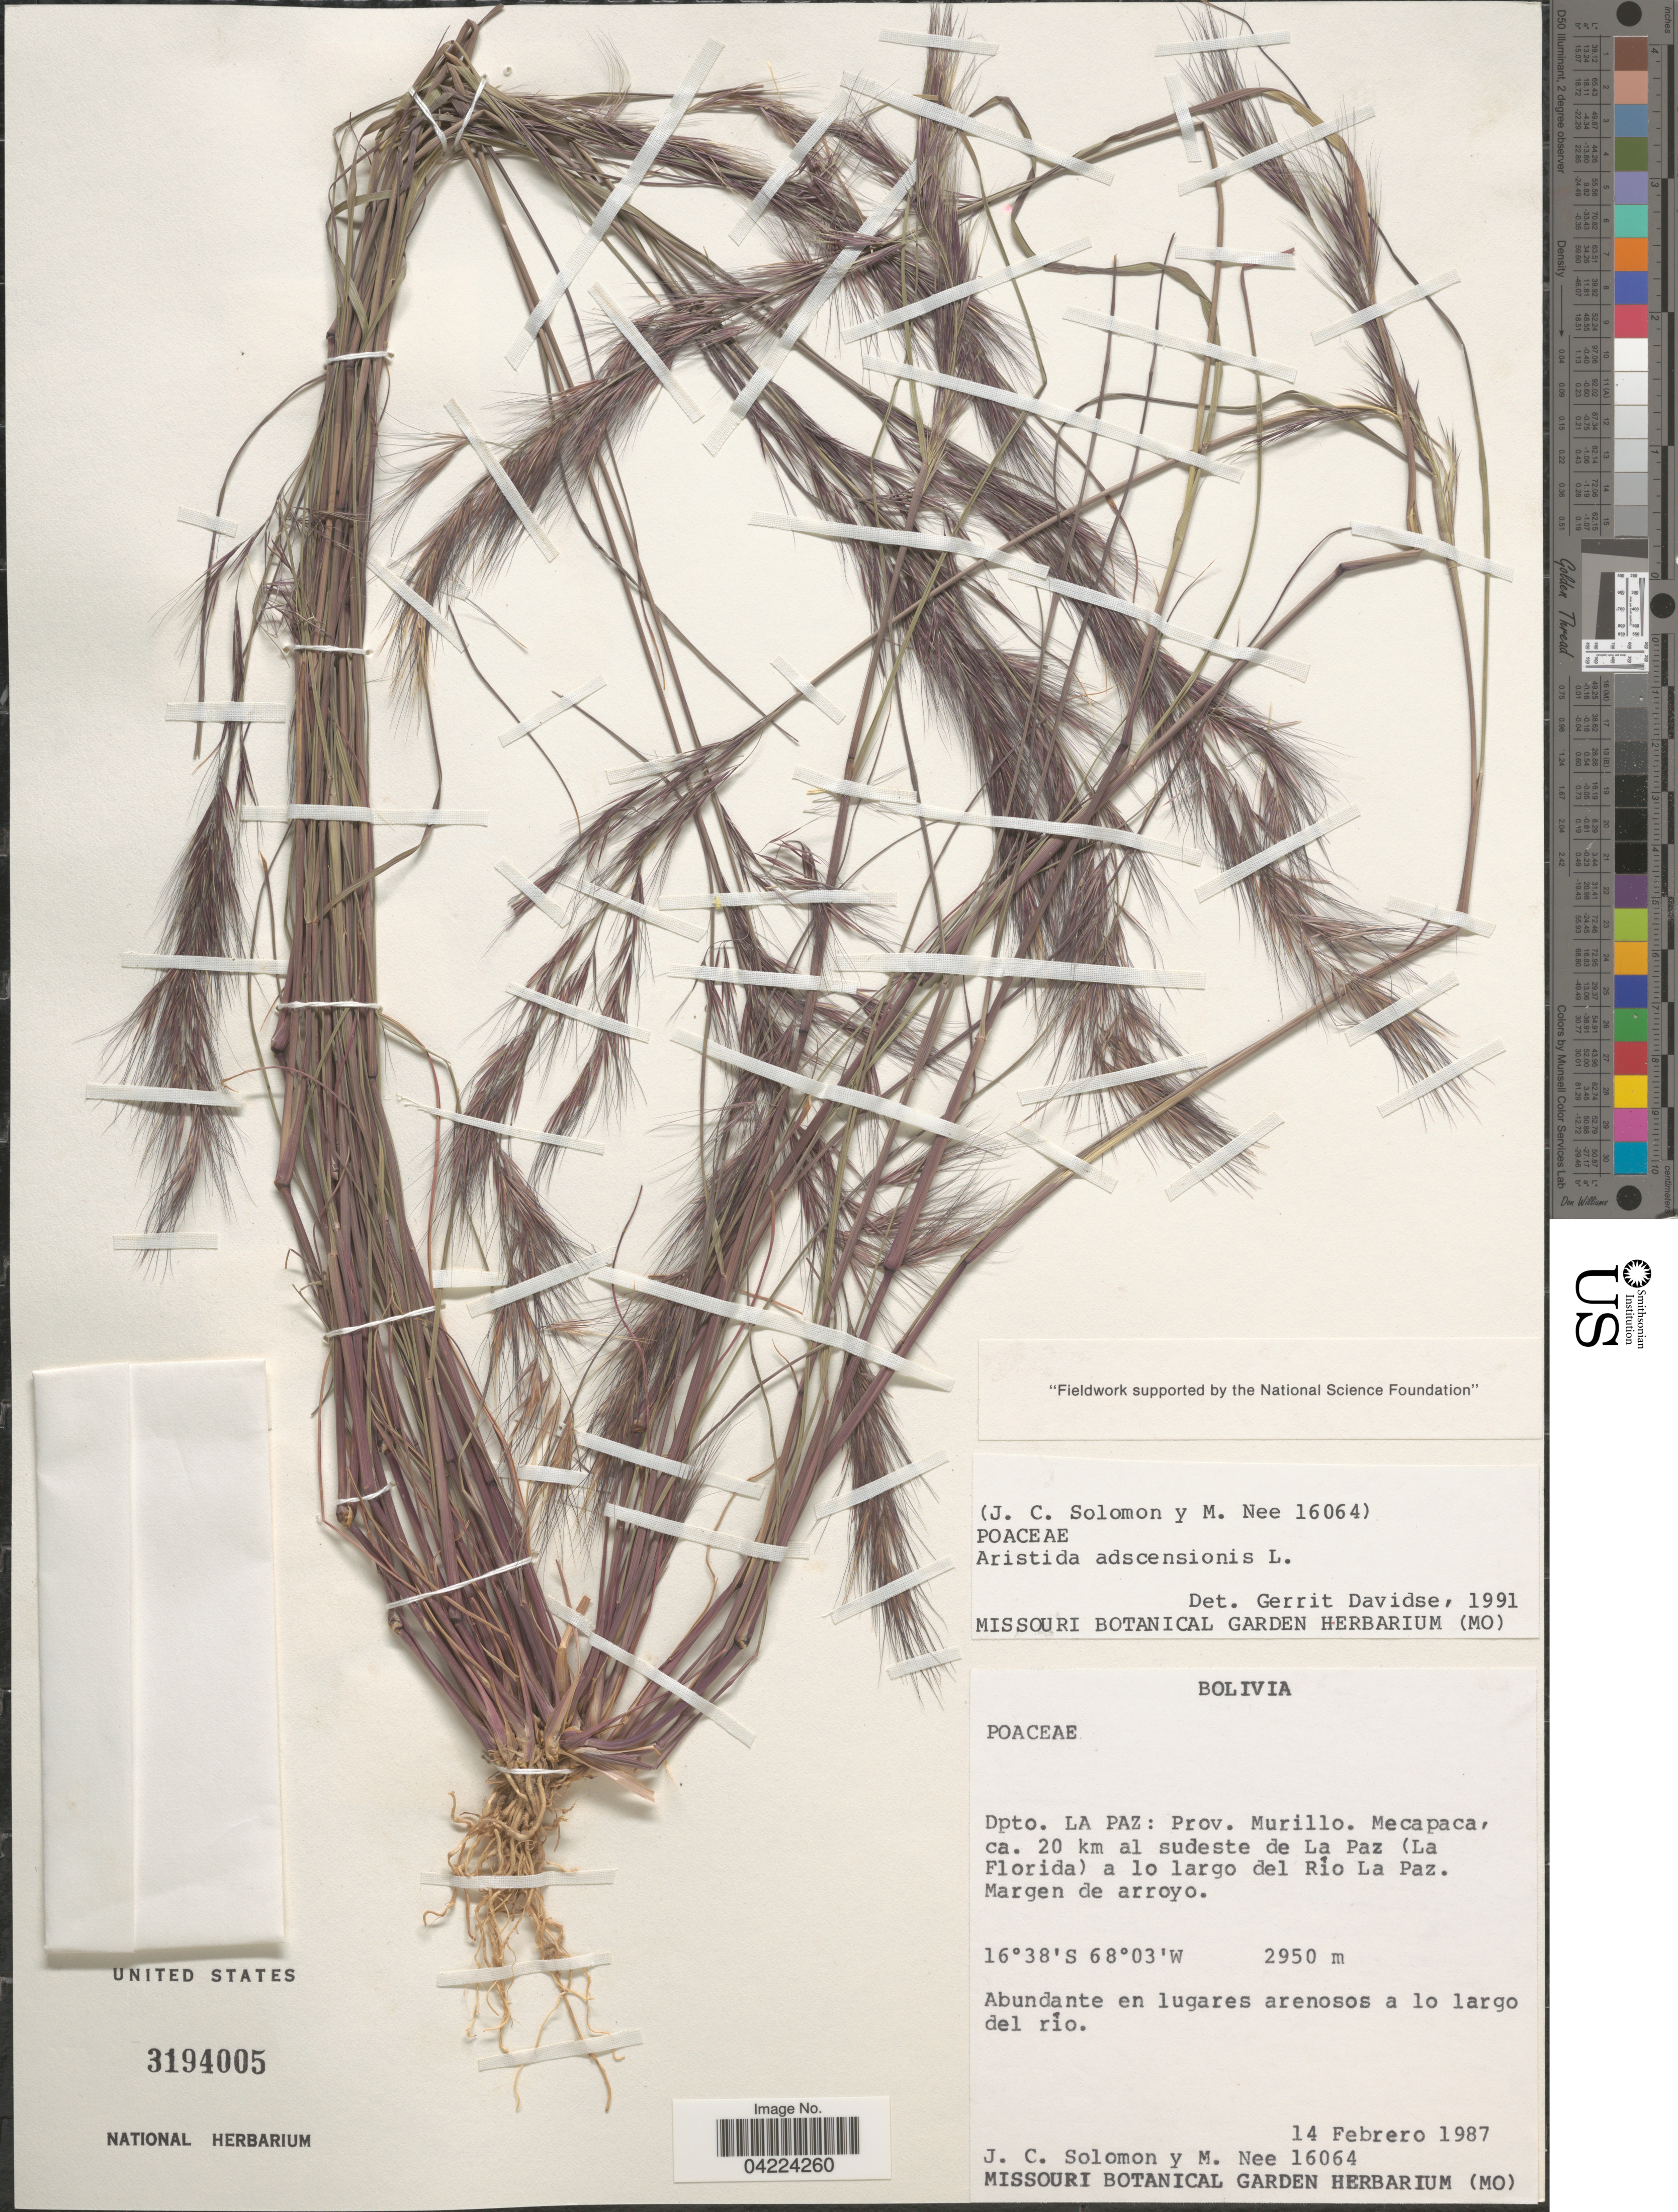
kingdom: Plantae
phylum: Tracheophyta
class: Liliopsida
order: Poales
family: Poaceae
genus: Aristida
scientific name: Aristida adscensionis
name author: L.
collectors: J. C. Solomon & M. Nee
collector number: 16064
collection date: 1987-02-14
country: Bolivia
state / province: La Paz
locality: Dpto. La Paz: Prov. Murillo. Mecapaca, ca. 20 km al sudeste de La Paz (La Florida) a lo largo del Río La Paz. Margen de arroyo.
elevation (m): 2950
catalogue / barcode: US 3194005